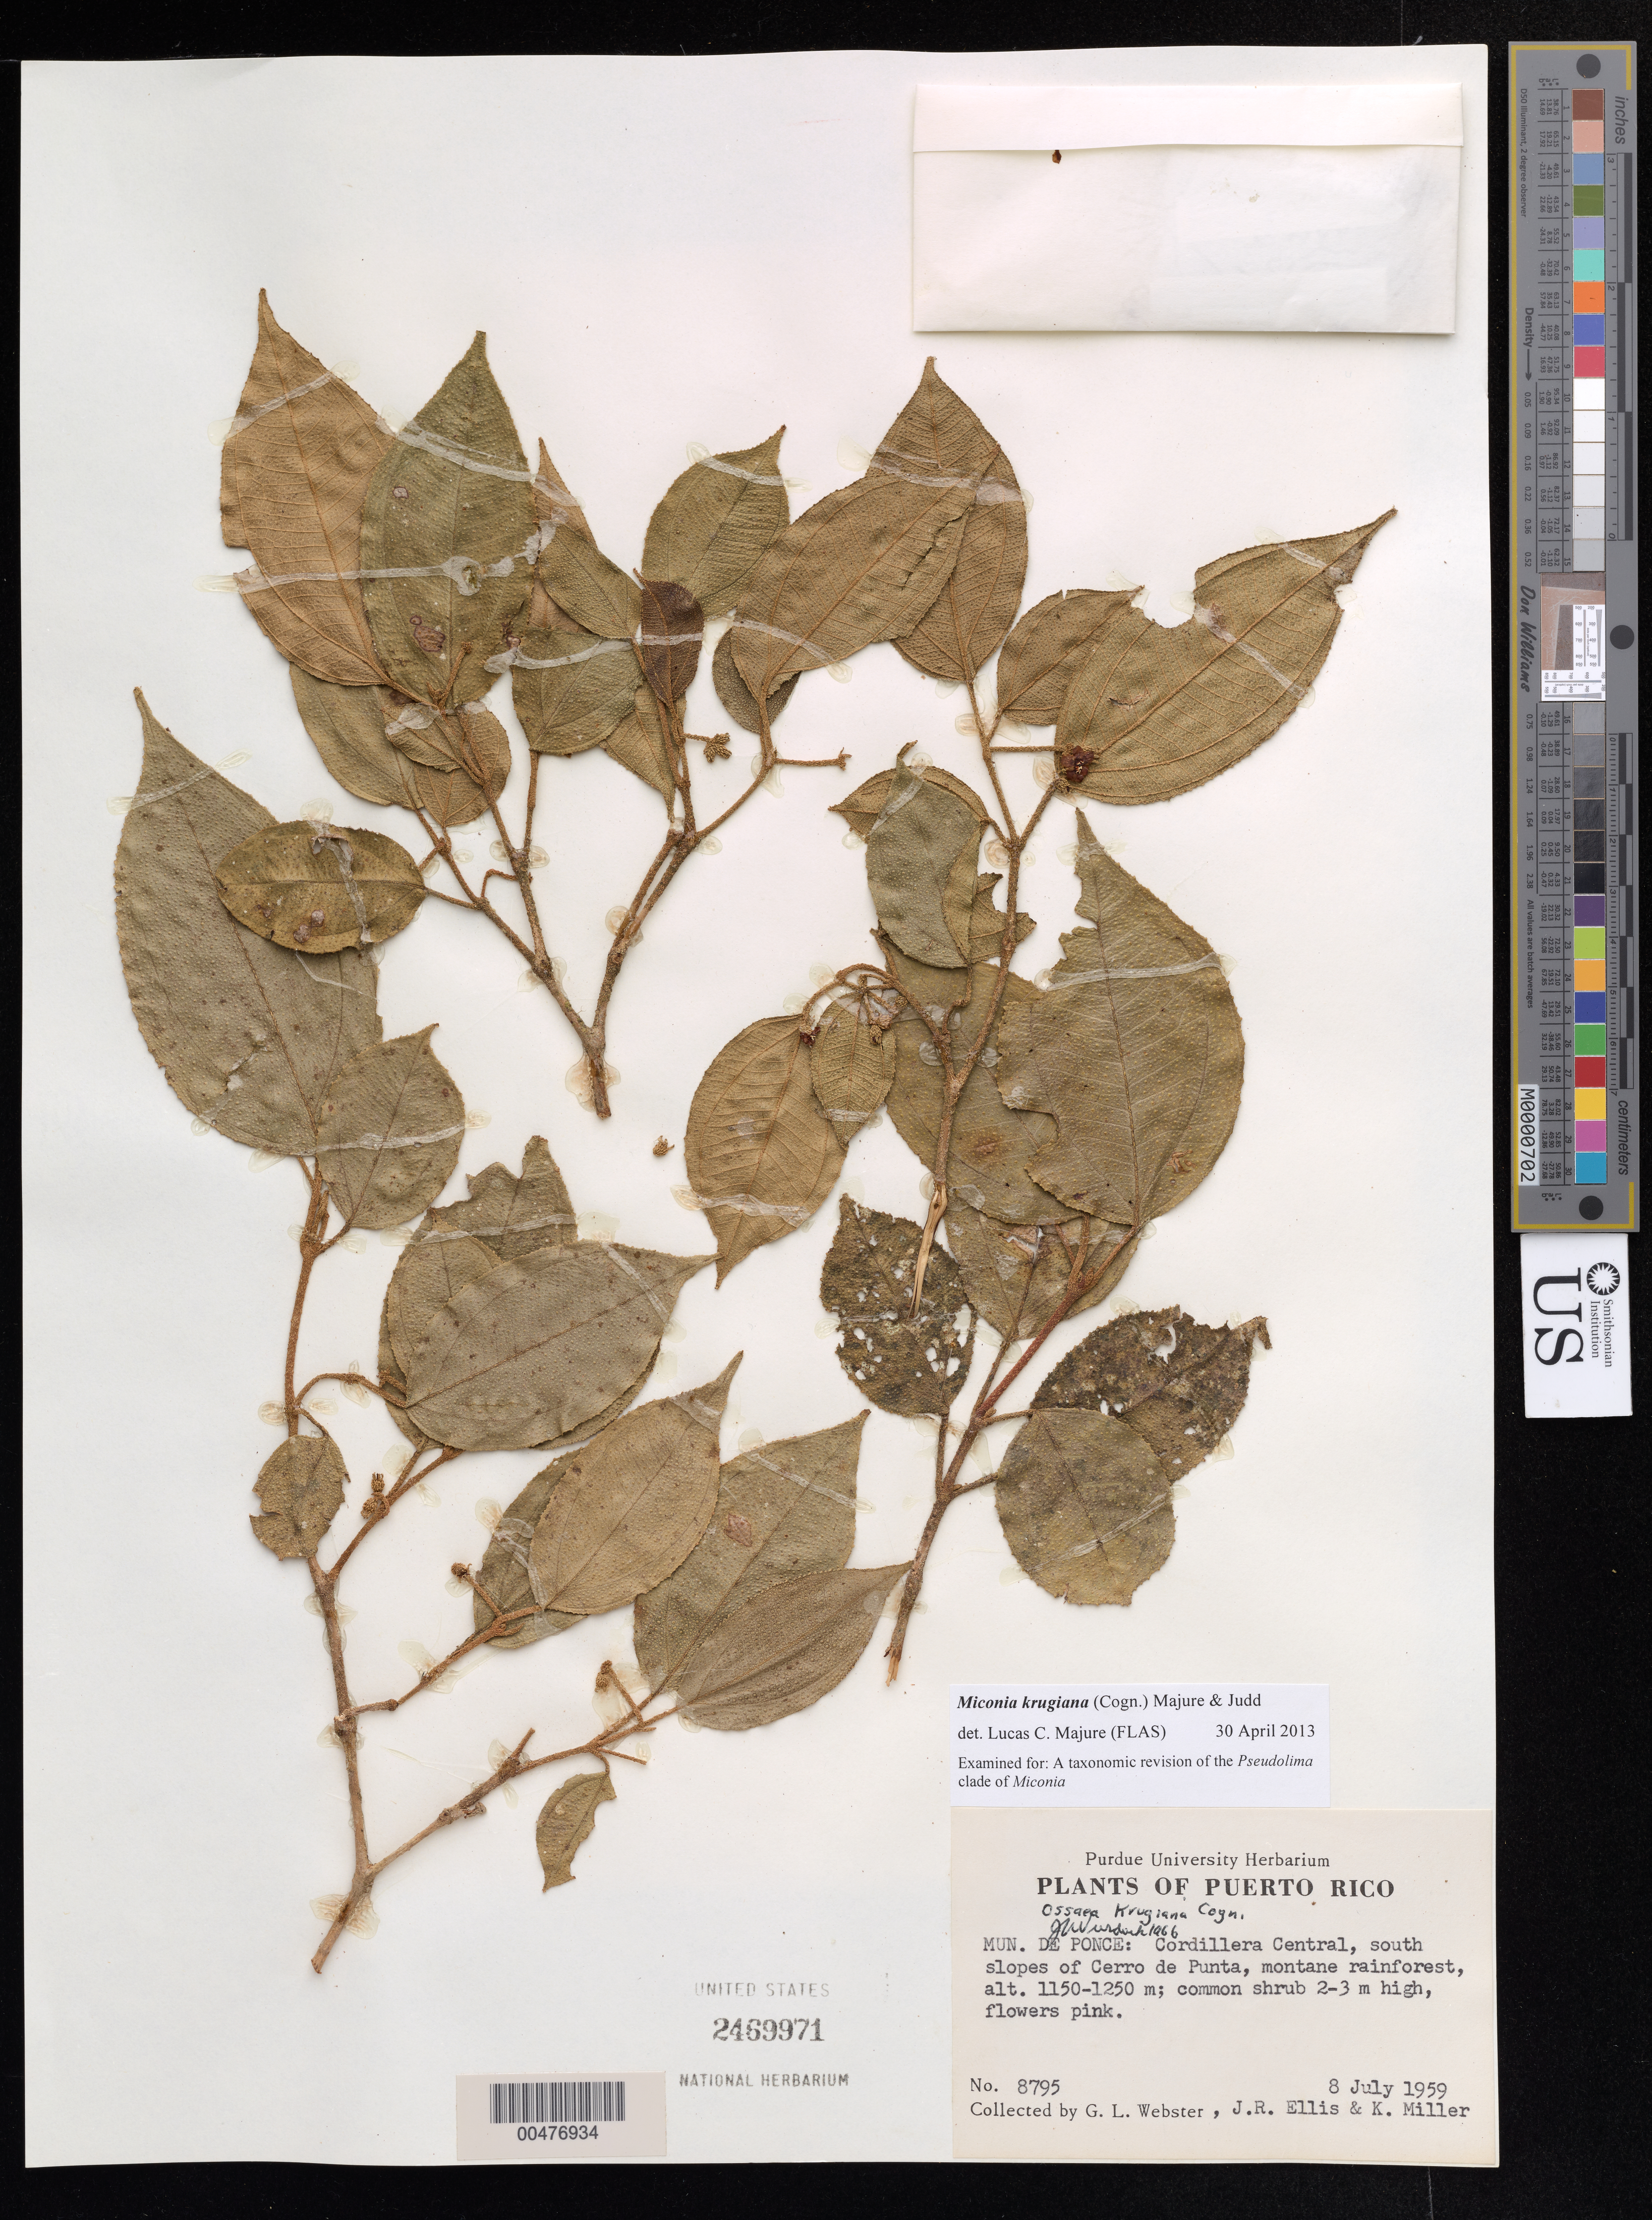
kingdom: Plantae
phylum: Tracheophyta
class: Magnoliopsida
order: Myrtales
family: Melastomataceae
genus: Miconia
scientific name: Miconia karlkrugii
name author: Majure & Judd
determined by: Majure, Lucas C., (FLAS), University of Florida (UNITED STATES)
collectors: G. L. Webster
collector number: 8795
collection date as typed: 08 Jul 1959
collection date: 1959-07-08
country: Puerto Rico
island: Greater Antilles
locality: Mun. de Ponce: Cordillera Central, south slopes of Cerro de Punta.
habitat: Montane rainforest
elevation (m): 1150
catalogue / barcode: US 2469971